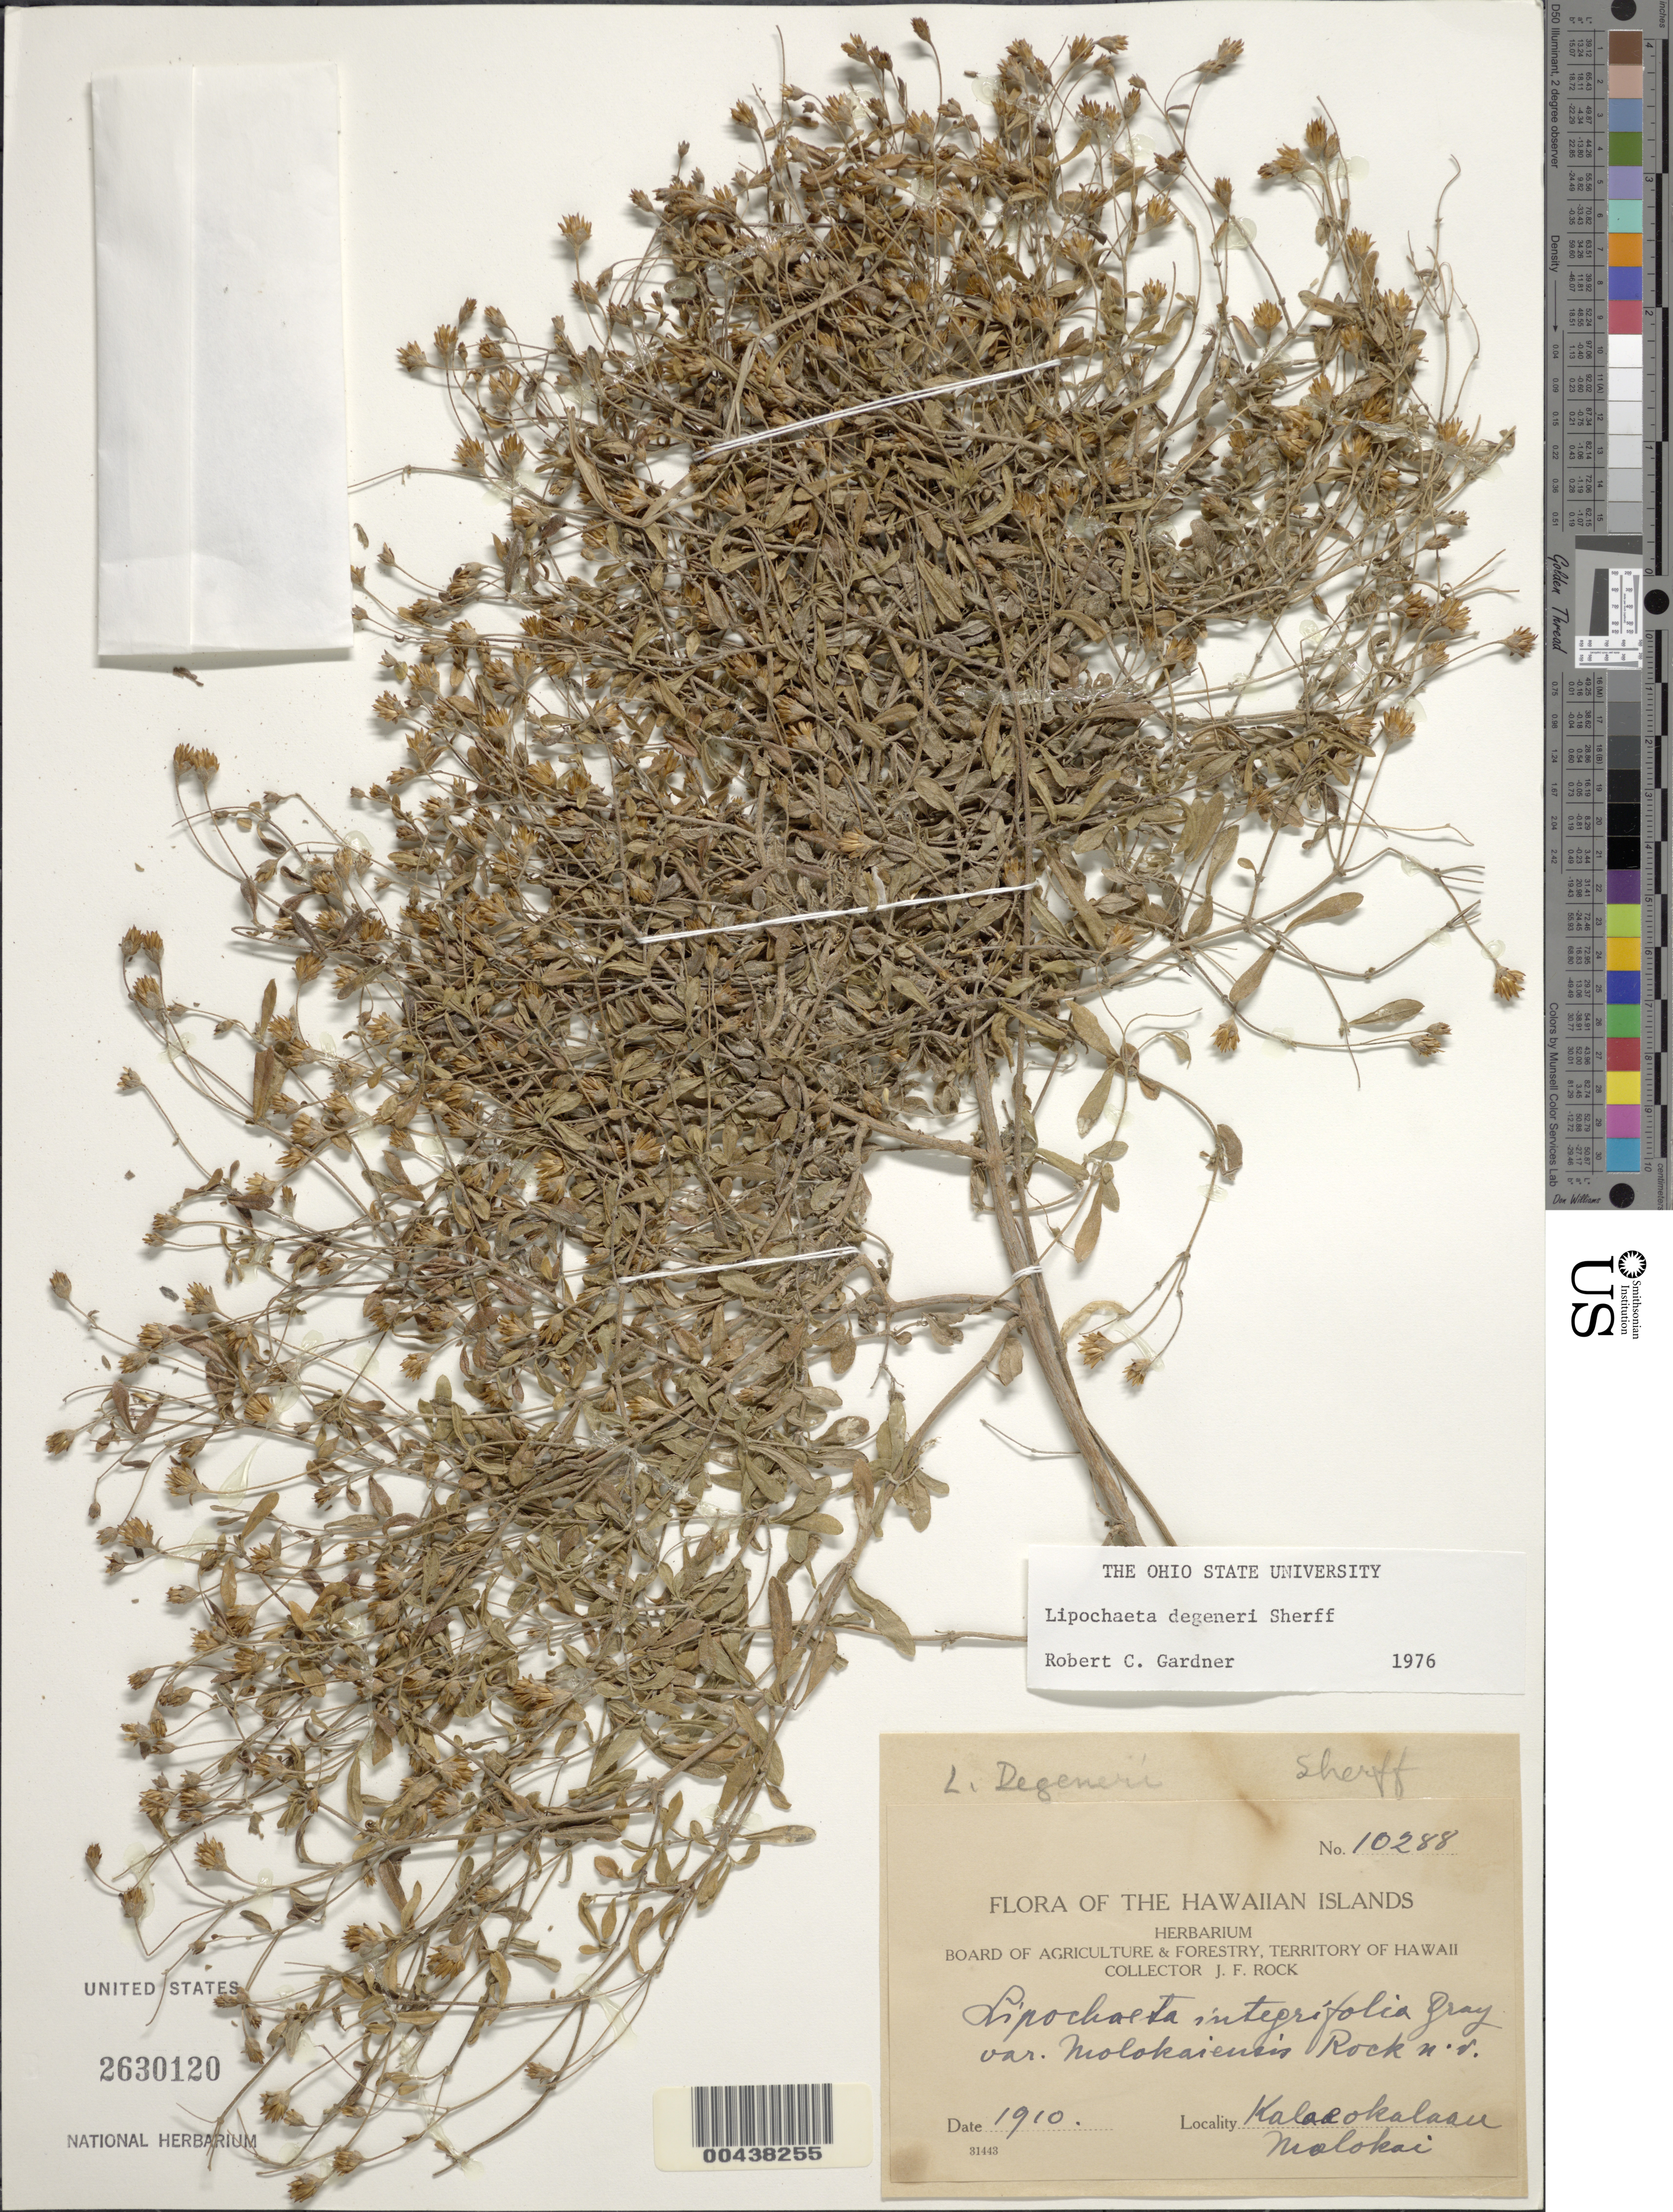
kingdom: Plantae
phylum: Tracheophyta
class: Magnoliopsida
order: Asterales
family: Asteraceae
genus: Lipochaeta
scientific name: Lipochaeta degeneri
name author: Sherff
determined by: Gardner, R. C.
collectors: J. F. Rock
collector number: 10288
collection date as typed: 1910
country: United States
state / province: Hawaii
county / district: Maui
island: Moloka'i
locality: Kalaaokalaau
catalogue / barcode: US 2630120